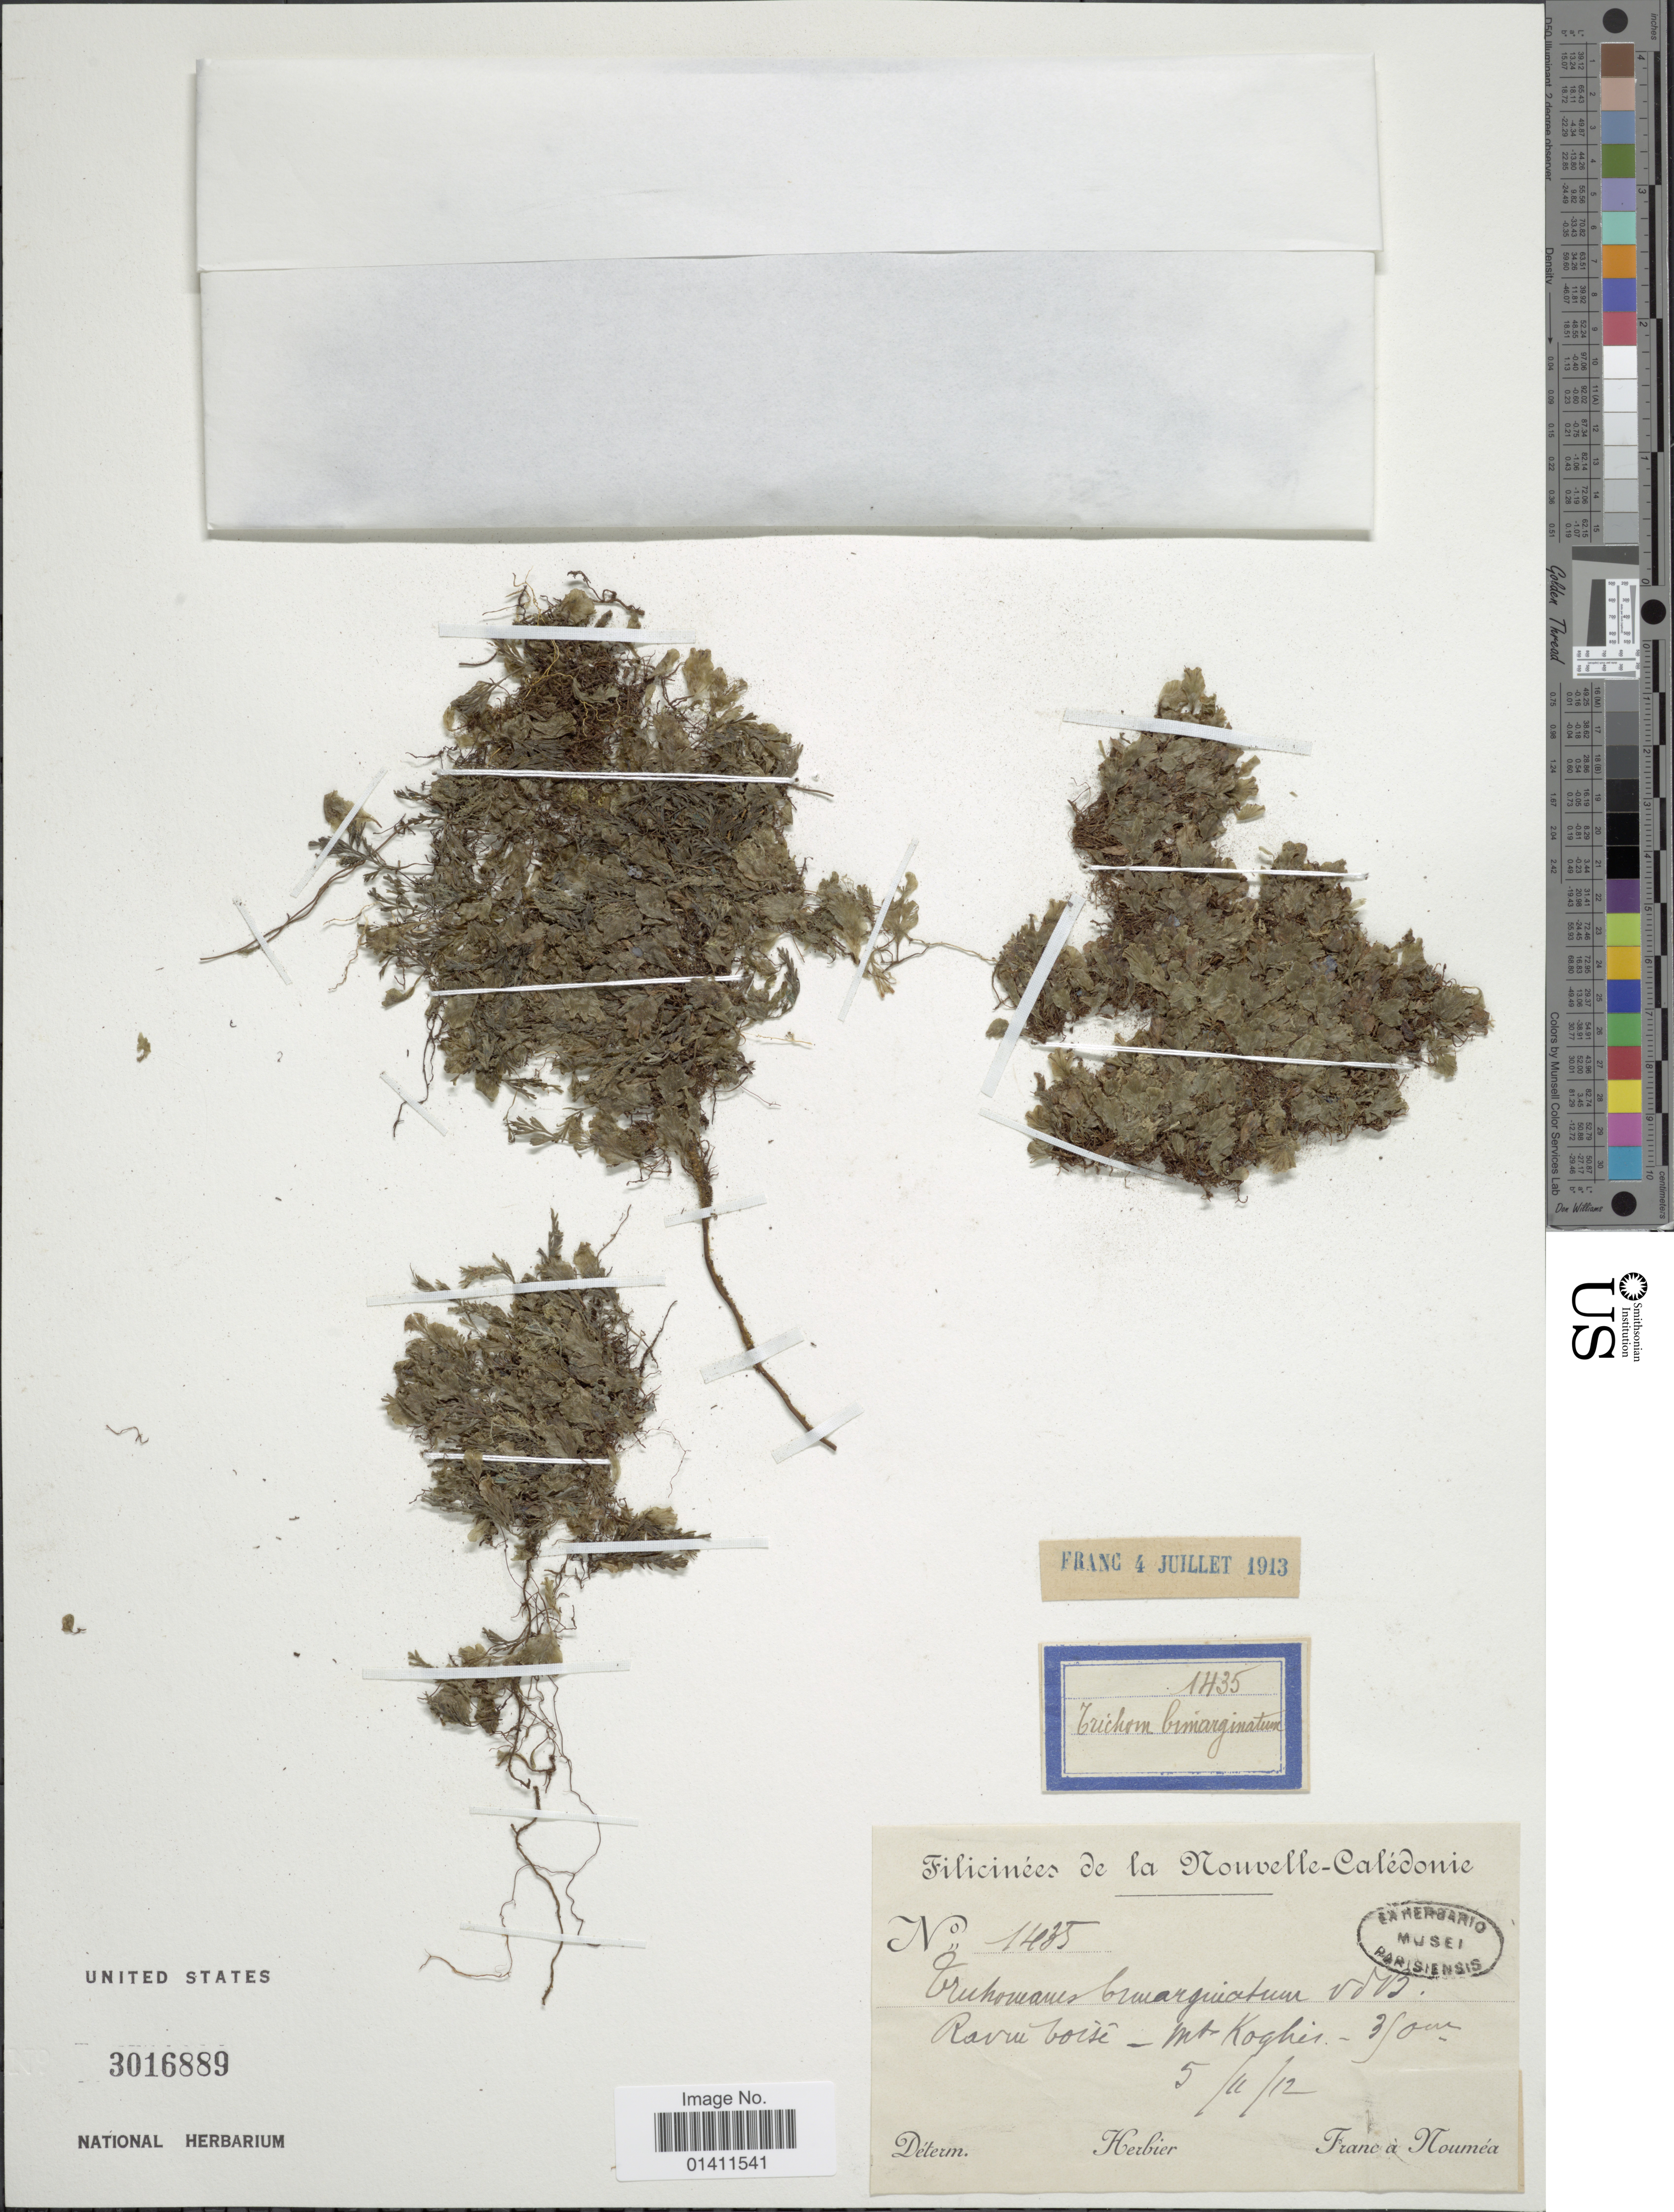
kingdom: Plantae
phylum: Tracheophyta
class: Polypodiopsida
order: Hymenophyllales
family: Hymenophyllaceae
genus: Didymoglossum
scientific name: Didymoglossum bimarginatum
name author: (Bosch) Ebihara & K. Iwats.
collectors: Franc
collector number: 1435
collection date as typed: Transcribed d/m/y: 5/11/12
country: New Caledonia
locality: Ravu boise-Mt Koghi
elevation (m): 350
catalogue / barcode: US 3016889